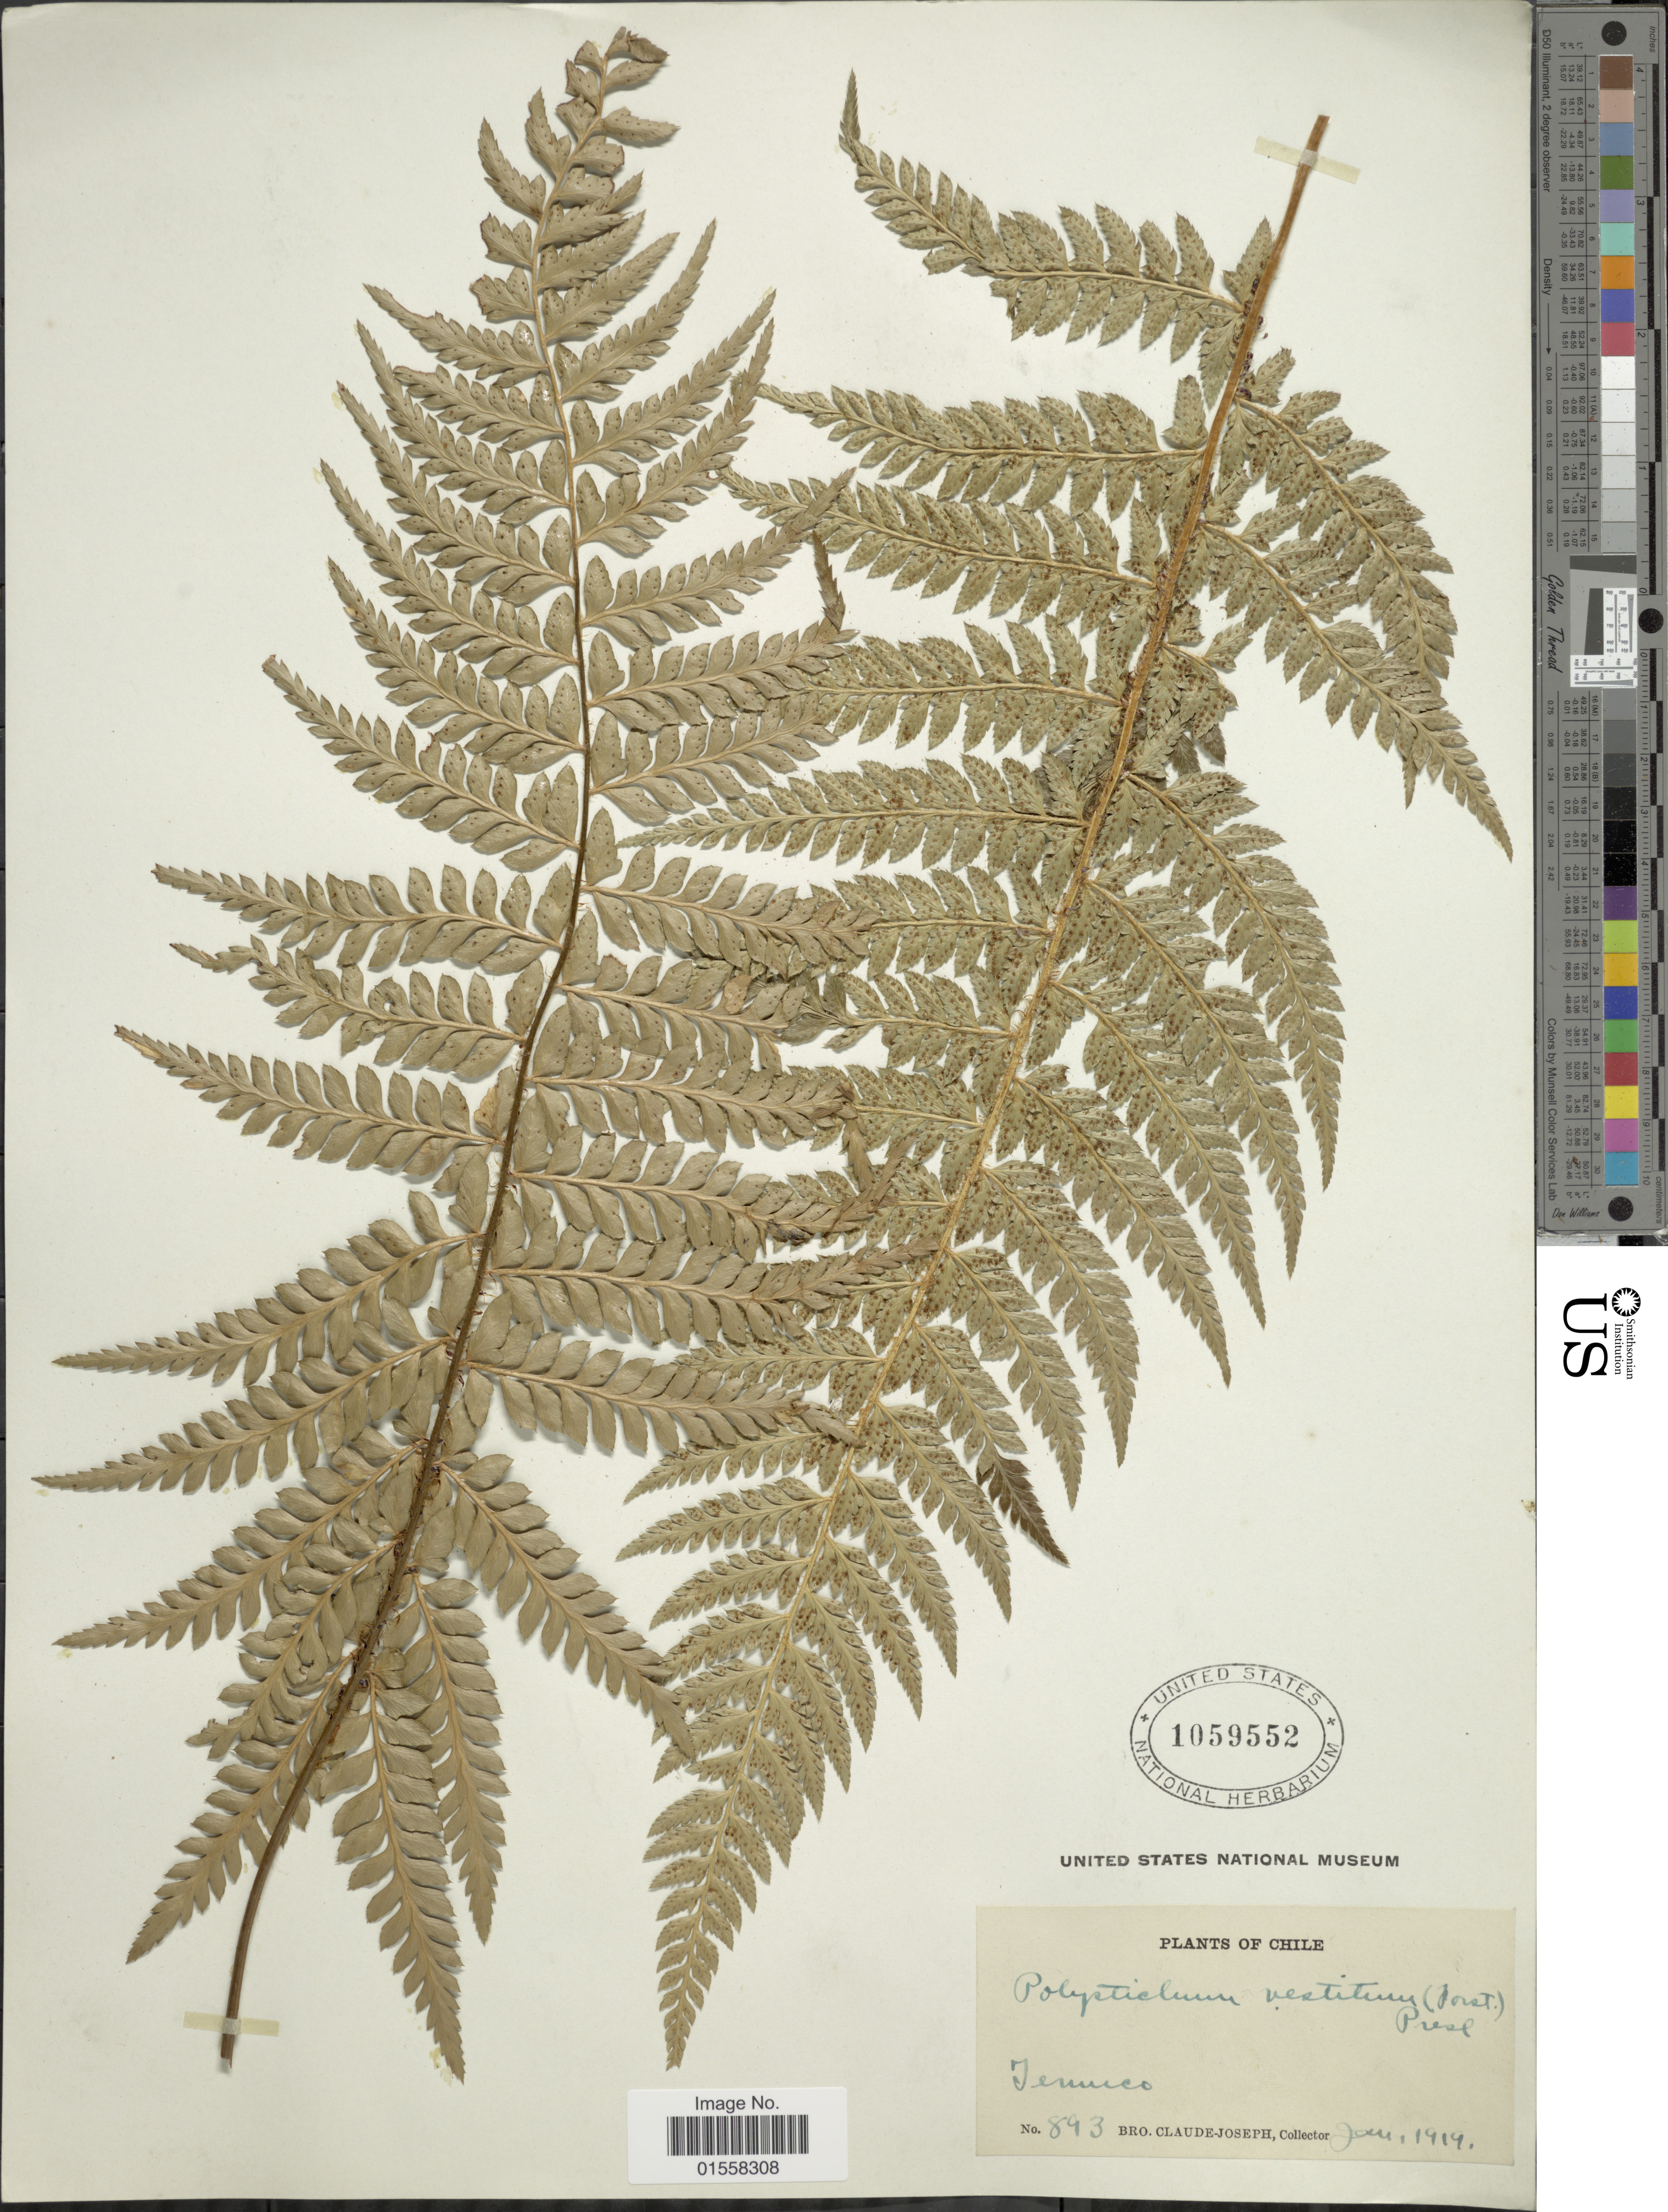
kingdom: Plantae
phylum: Tracheophyta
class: Polypodiopsida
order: Polypodiales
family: Dryopteridaceae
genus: Polystichum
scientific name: Polystichum chilense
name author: (Christ) Diels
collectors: Bro. Claude-Joseph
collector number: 893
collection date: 1919-01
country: Chile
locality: Temuco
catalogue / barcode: US 1059552